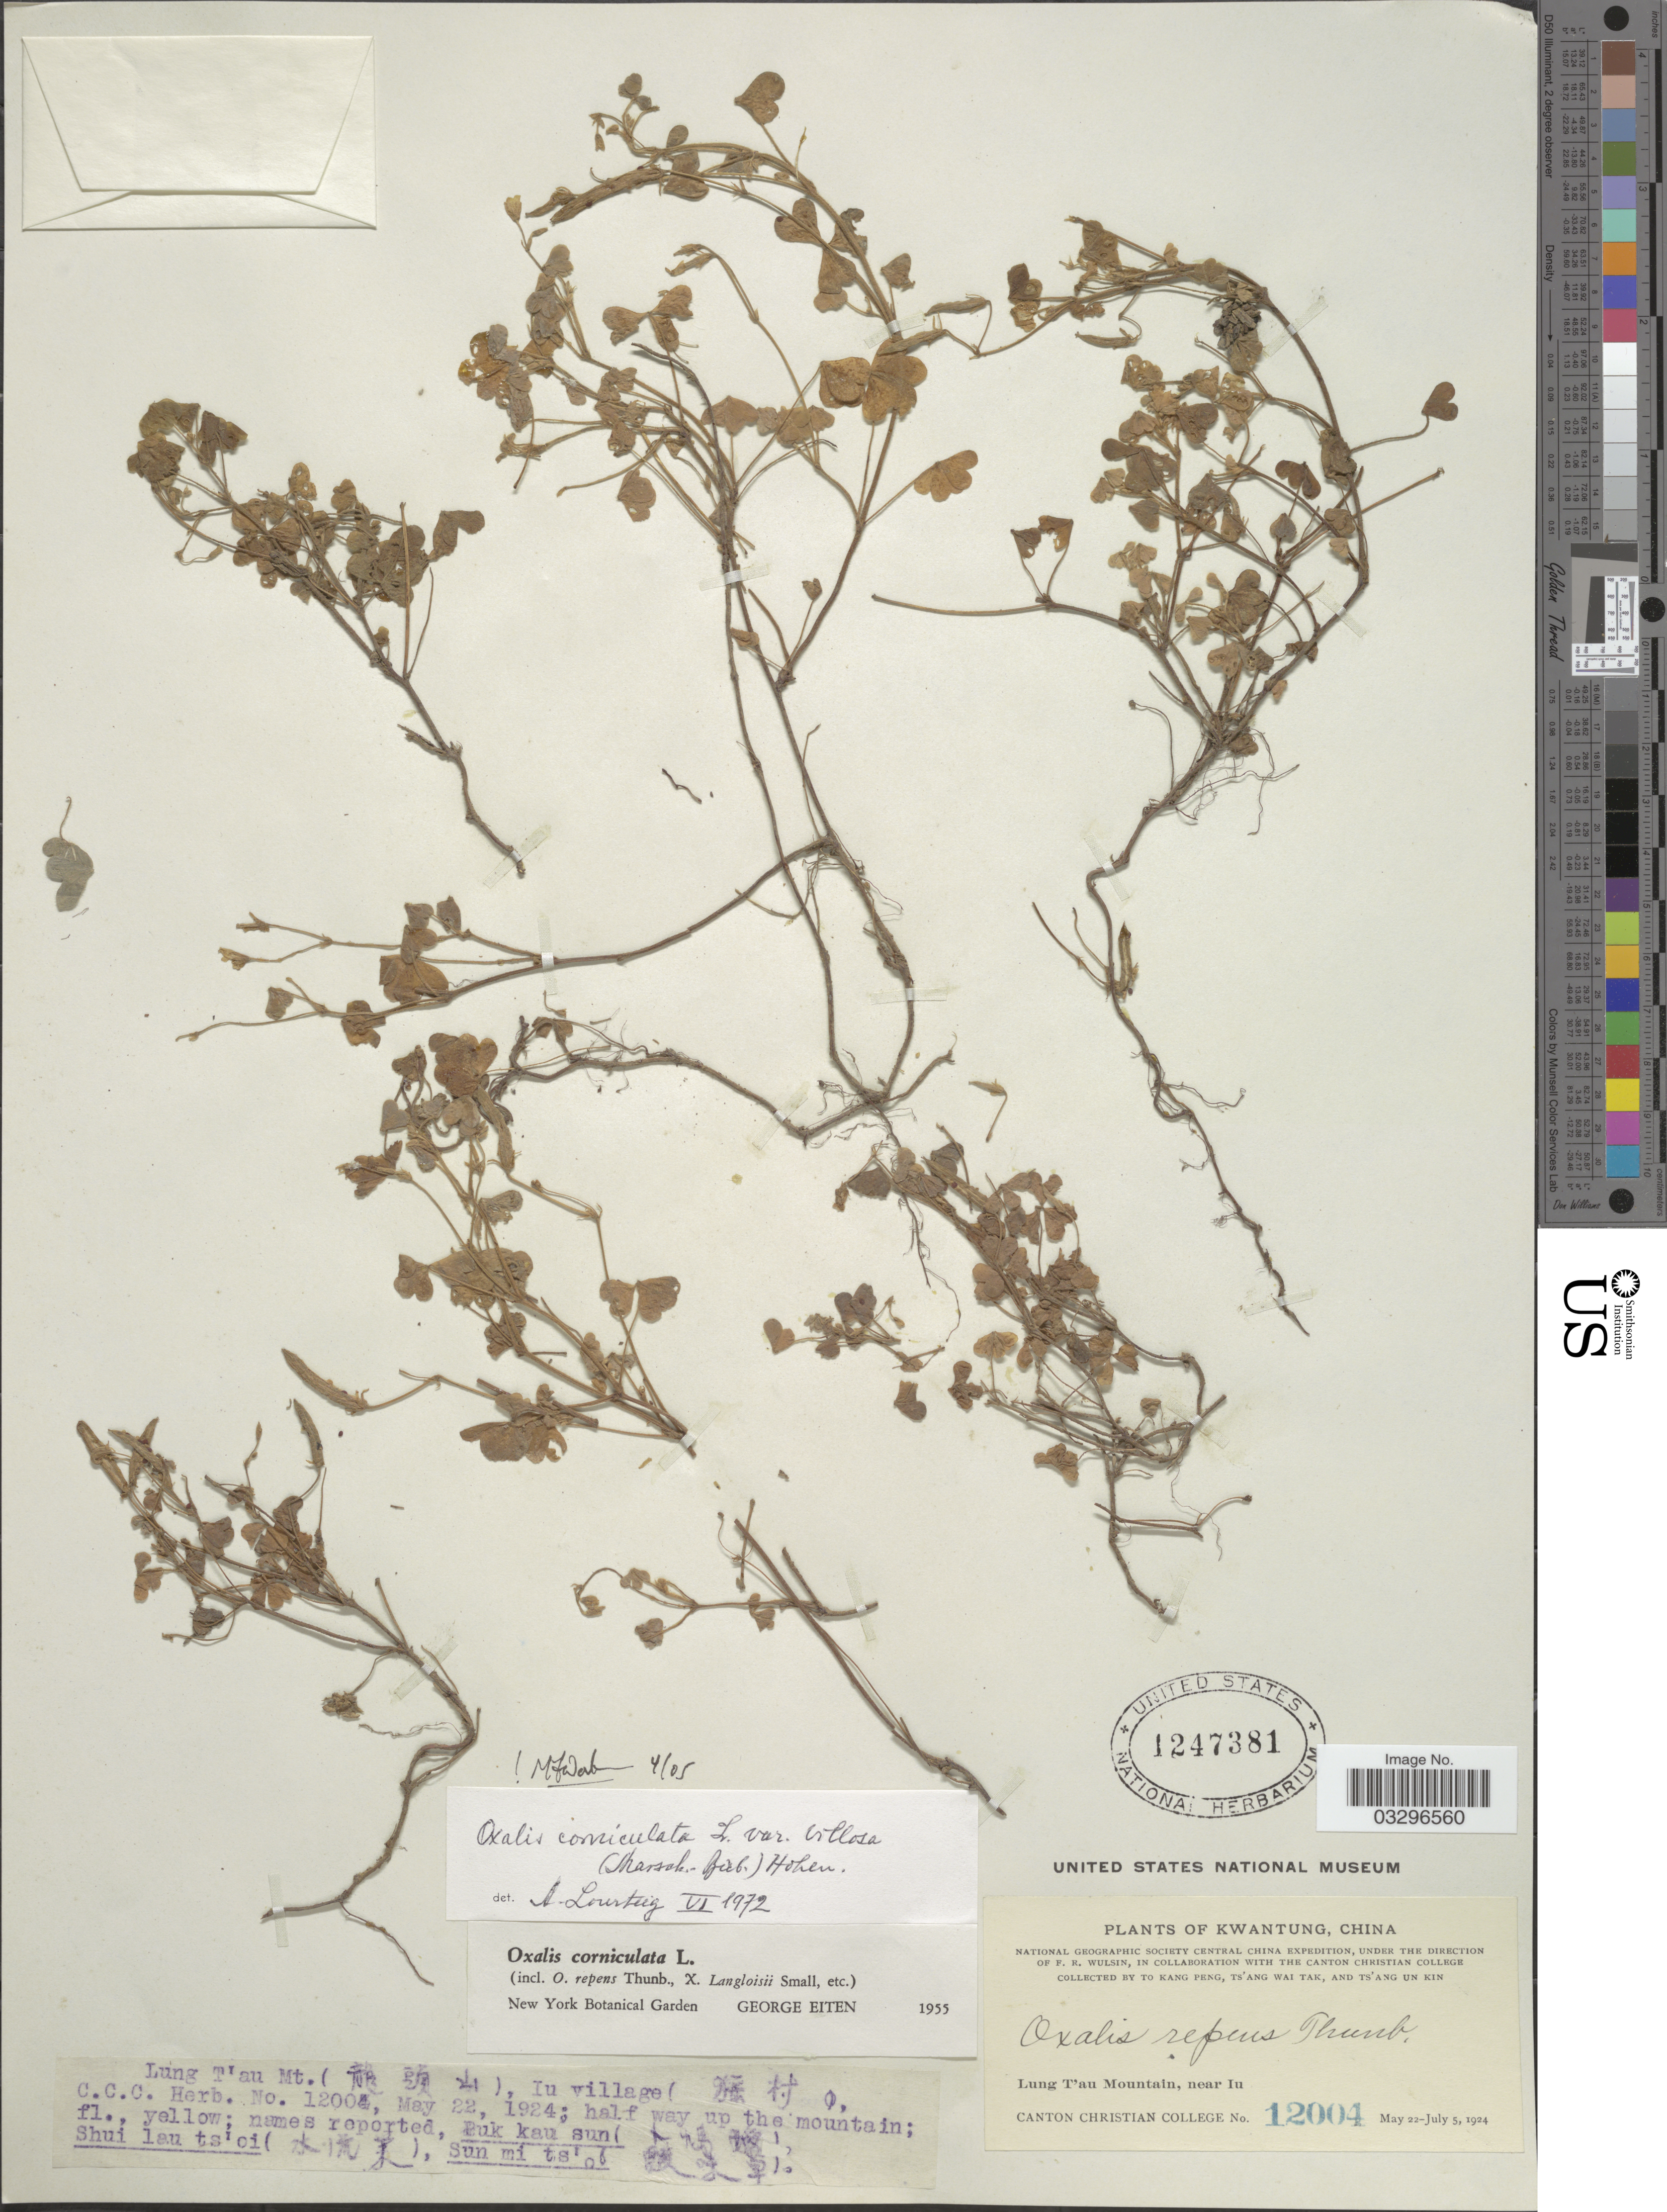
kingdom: Plantae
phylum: Tracheophyta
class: Magnoliopsida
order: Oxalidales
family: Oxalidaceae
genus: Oxalis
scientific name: Oxalis corniculata var. villosa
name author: (M. Bieb.) Hohen.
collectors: T. K. Peng, W. T. Tsang & Ts' Ang Un Kin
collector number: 12004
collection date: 1924-05-22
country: China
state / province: Guangdong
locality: Lung T'au Mt. (X), Iu village (X). Kwangtung.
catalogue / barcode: US 1247381